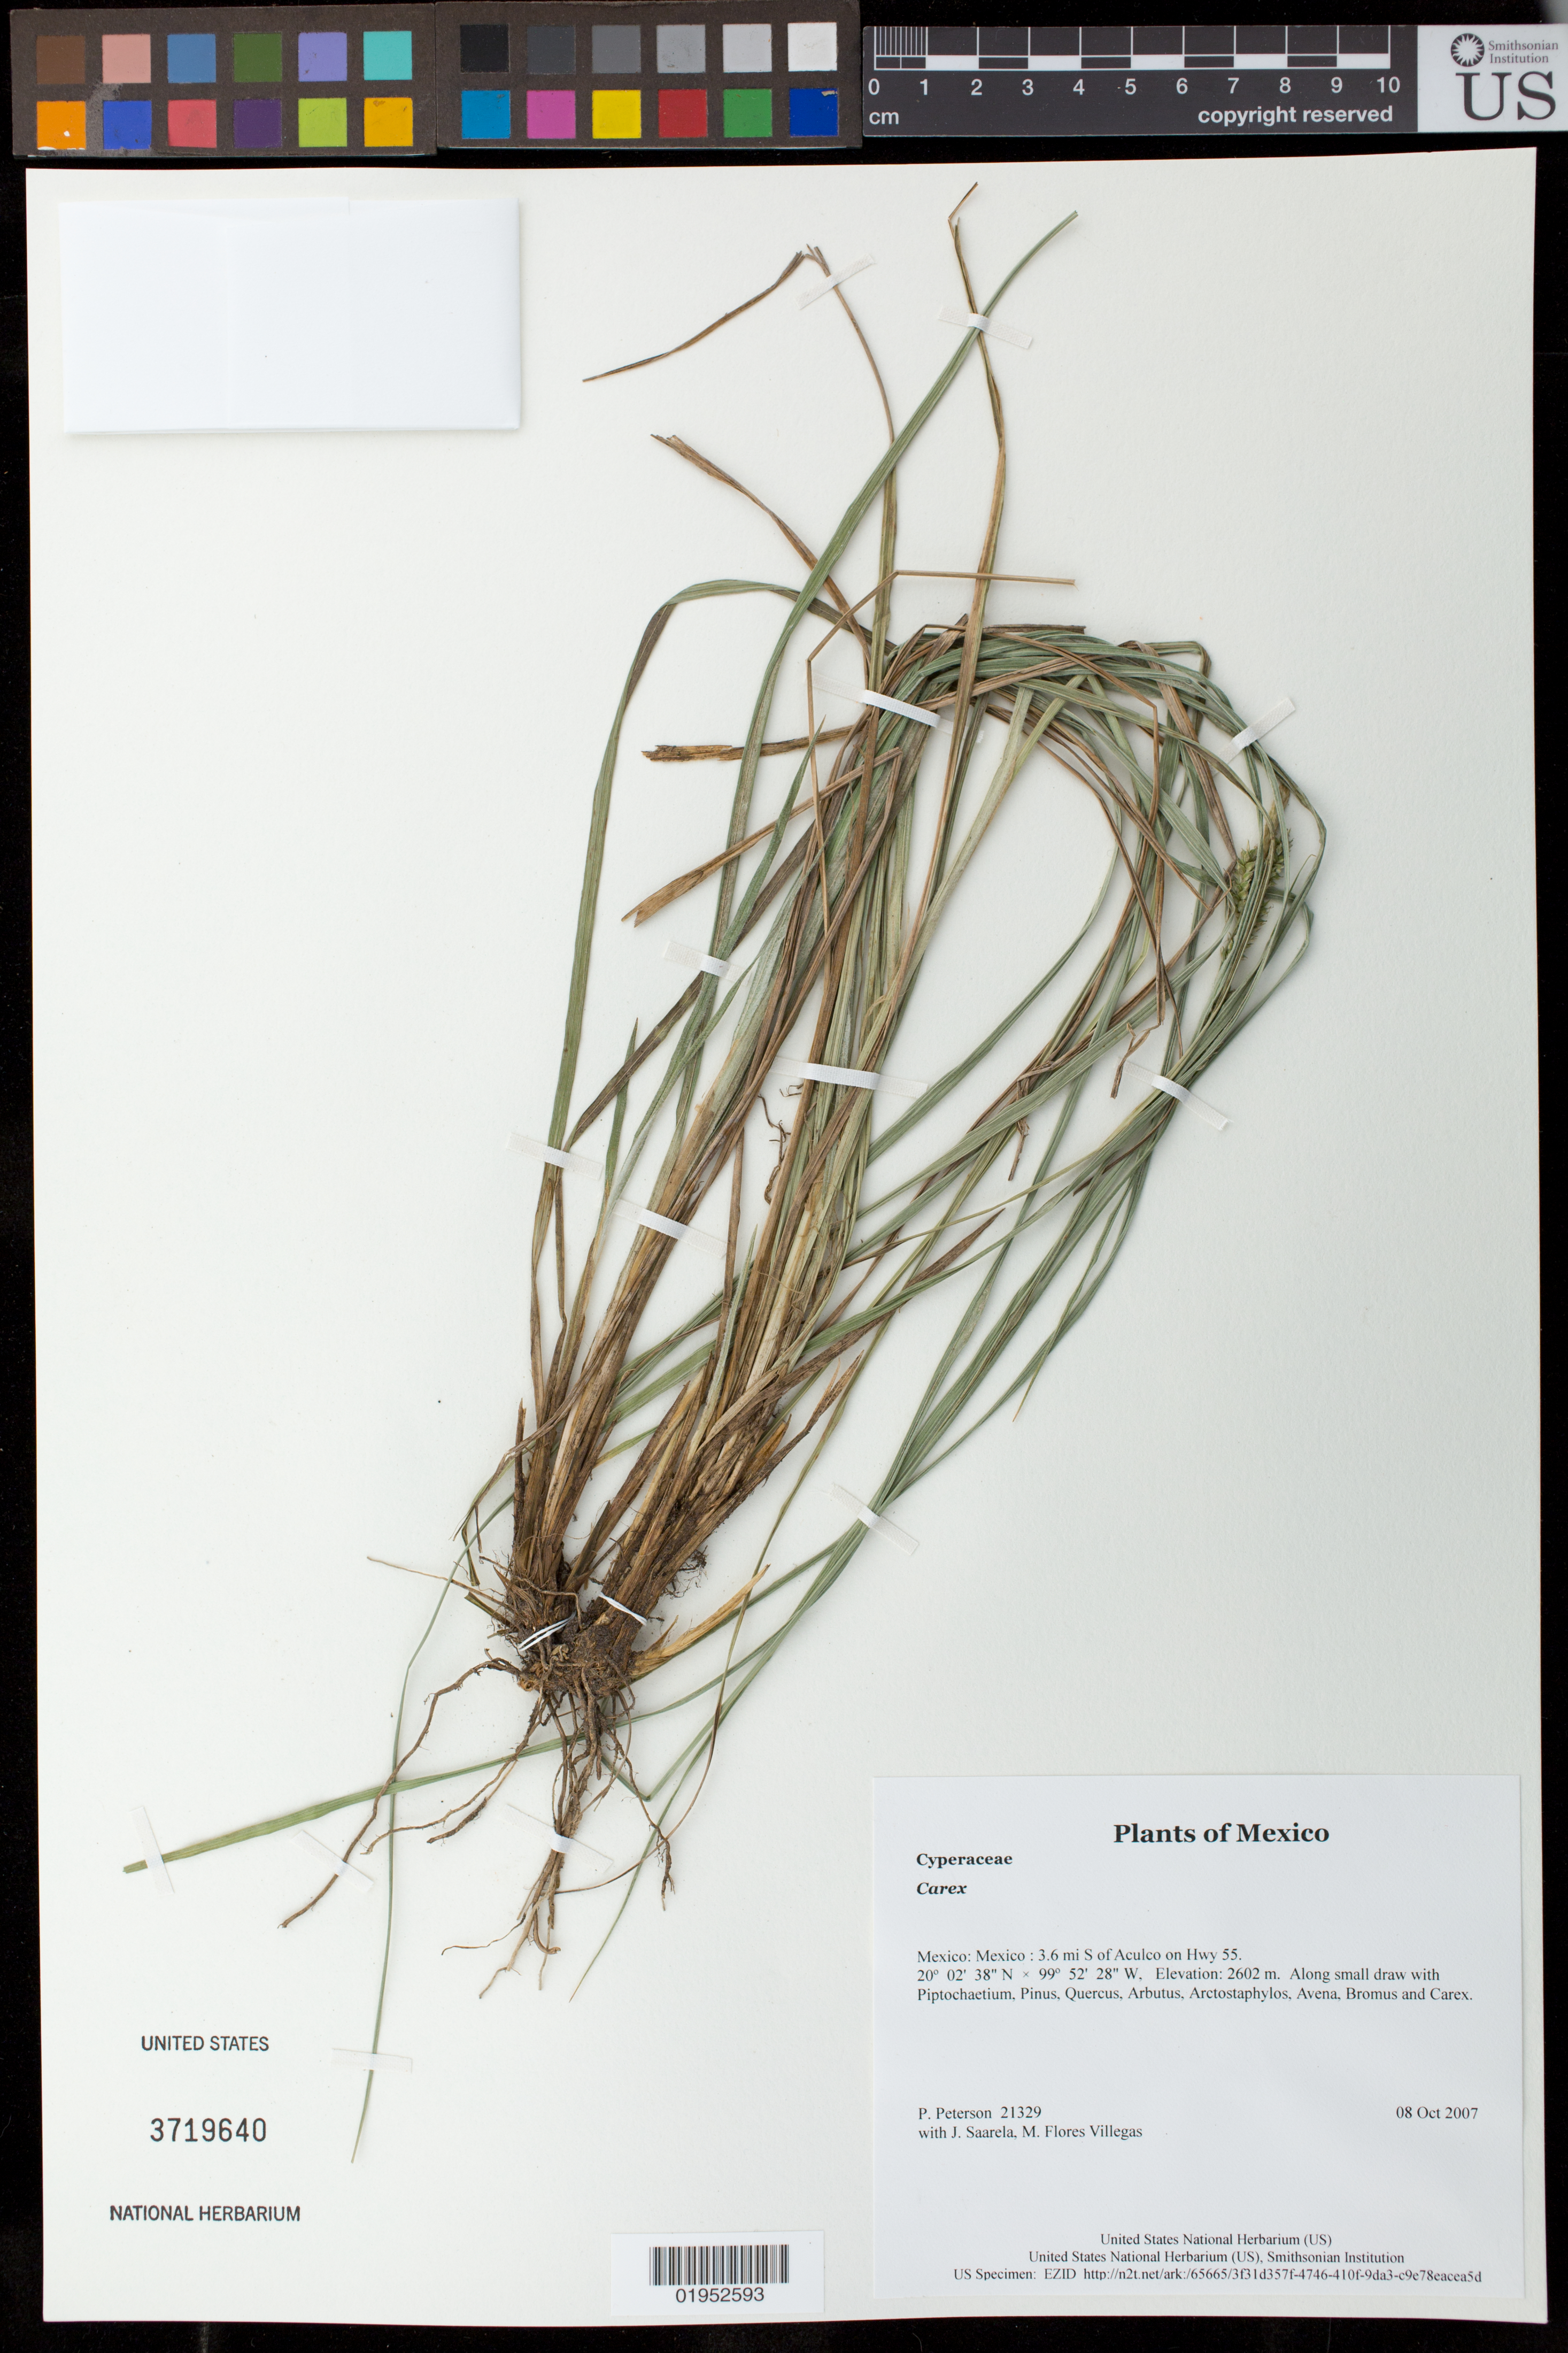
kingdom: Plantae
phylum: Tracheophyta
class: Liliopsida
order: Poales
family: Cyperaceae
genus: Carex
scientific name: Carex sp.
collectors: P. M. Peterson, J. Saarela & M. Flores Villegas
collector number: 21329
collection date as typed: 08 Oct 2007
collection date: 2007-10-08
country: Mexico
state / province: México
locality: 3.6 mi S of Aculco on Hwy 55.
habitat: Along small draw with Piptochaetium, Pinus, Quercus, Arbutus, Arctostaphylos, Avena, Bromus and Carex.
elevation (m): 2602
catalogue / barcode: US 3719640